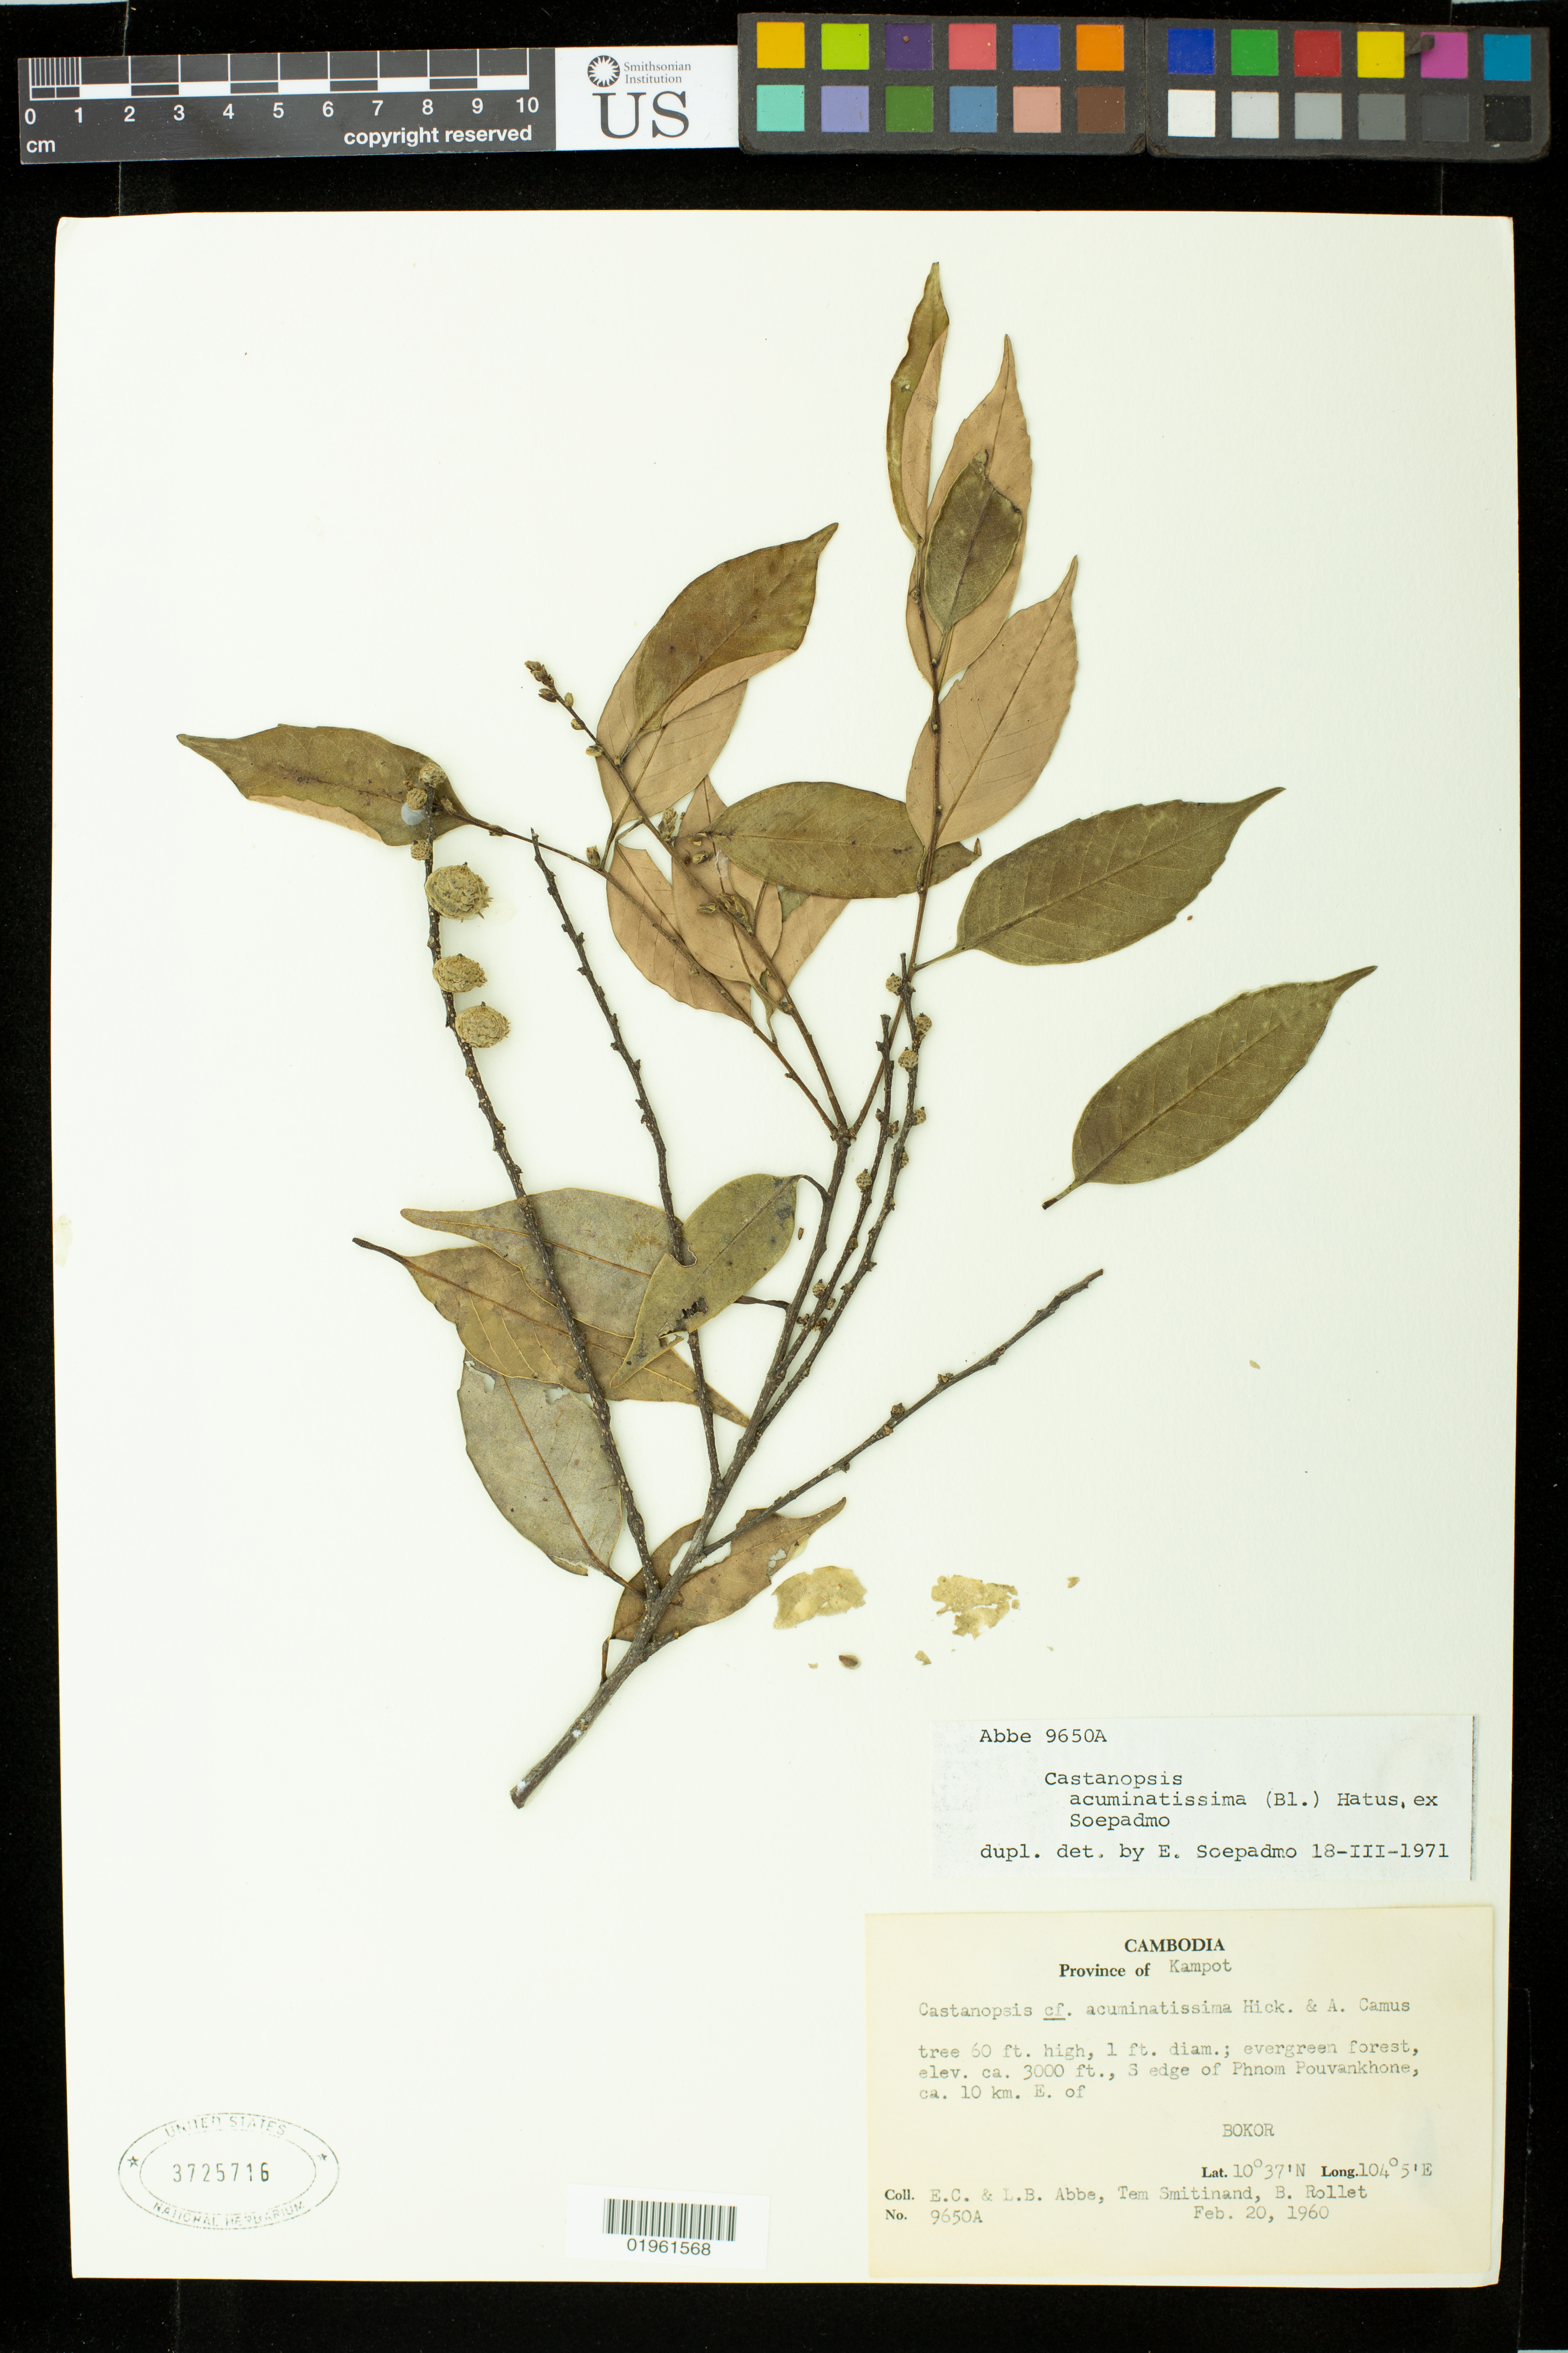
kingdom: Plantae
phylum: Tracheophyta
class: Magnoliopsida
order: Fagales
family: Fagaceae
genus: Castanopsis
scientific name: Castanopsis acuminatissima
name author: (Blume) A. DC.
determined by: Soepadmo, E.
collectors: E. C. Abbe, L. B. Abbe, T. Smitinand & B. Rollet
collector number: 9650A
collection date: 1960-02-20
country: Cambodia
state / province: Kâmpât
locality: Cambodia, Province of Kampot. S. edge of Phnom Pouvankhone , ca. 10 km E. of Bokor.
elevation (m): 914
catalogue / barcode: US 3725716